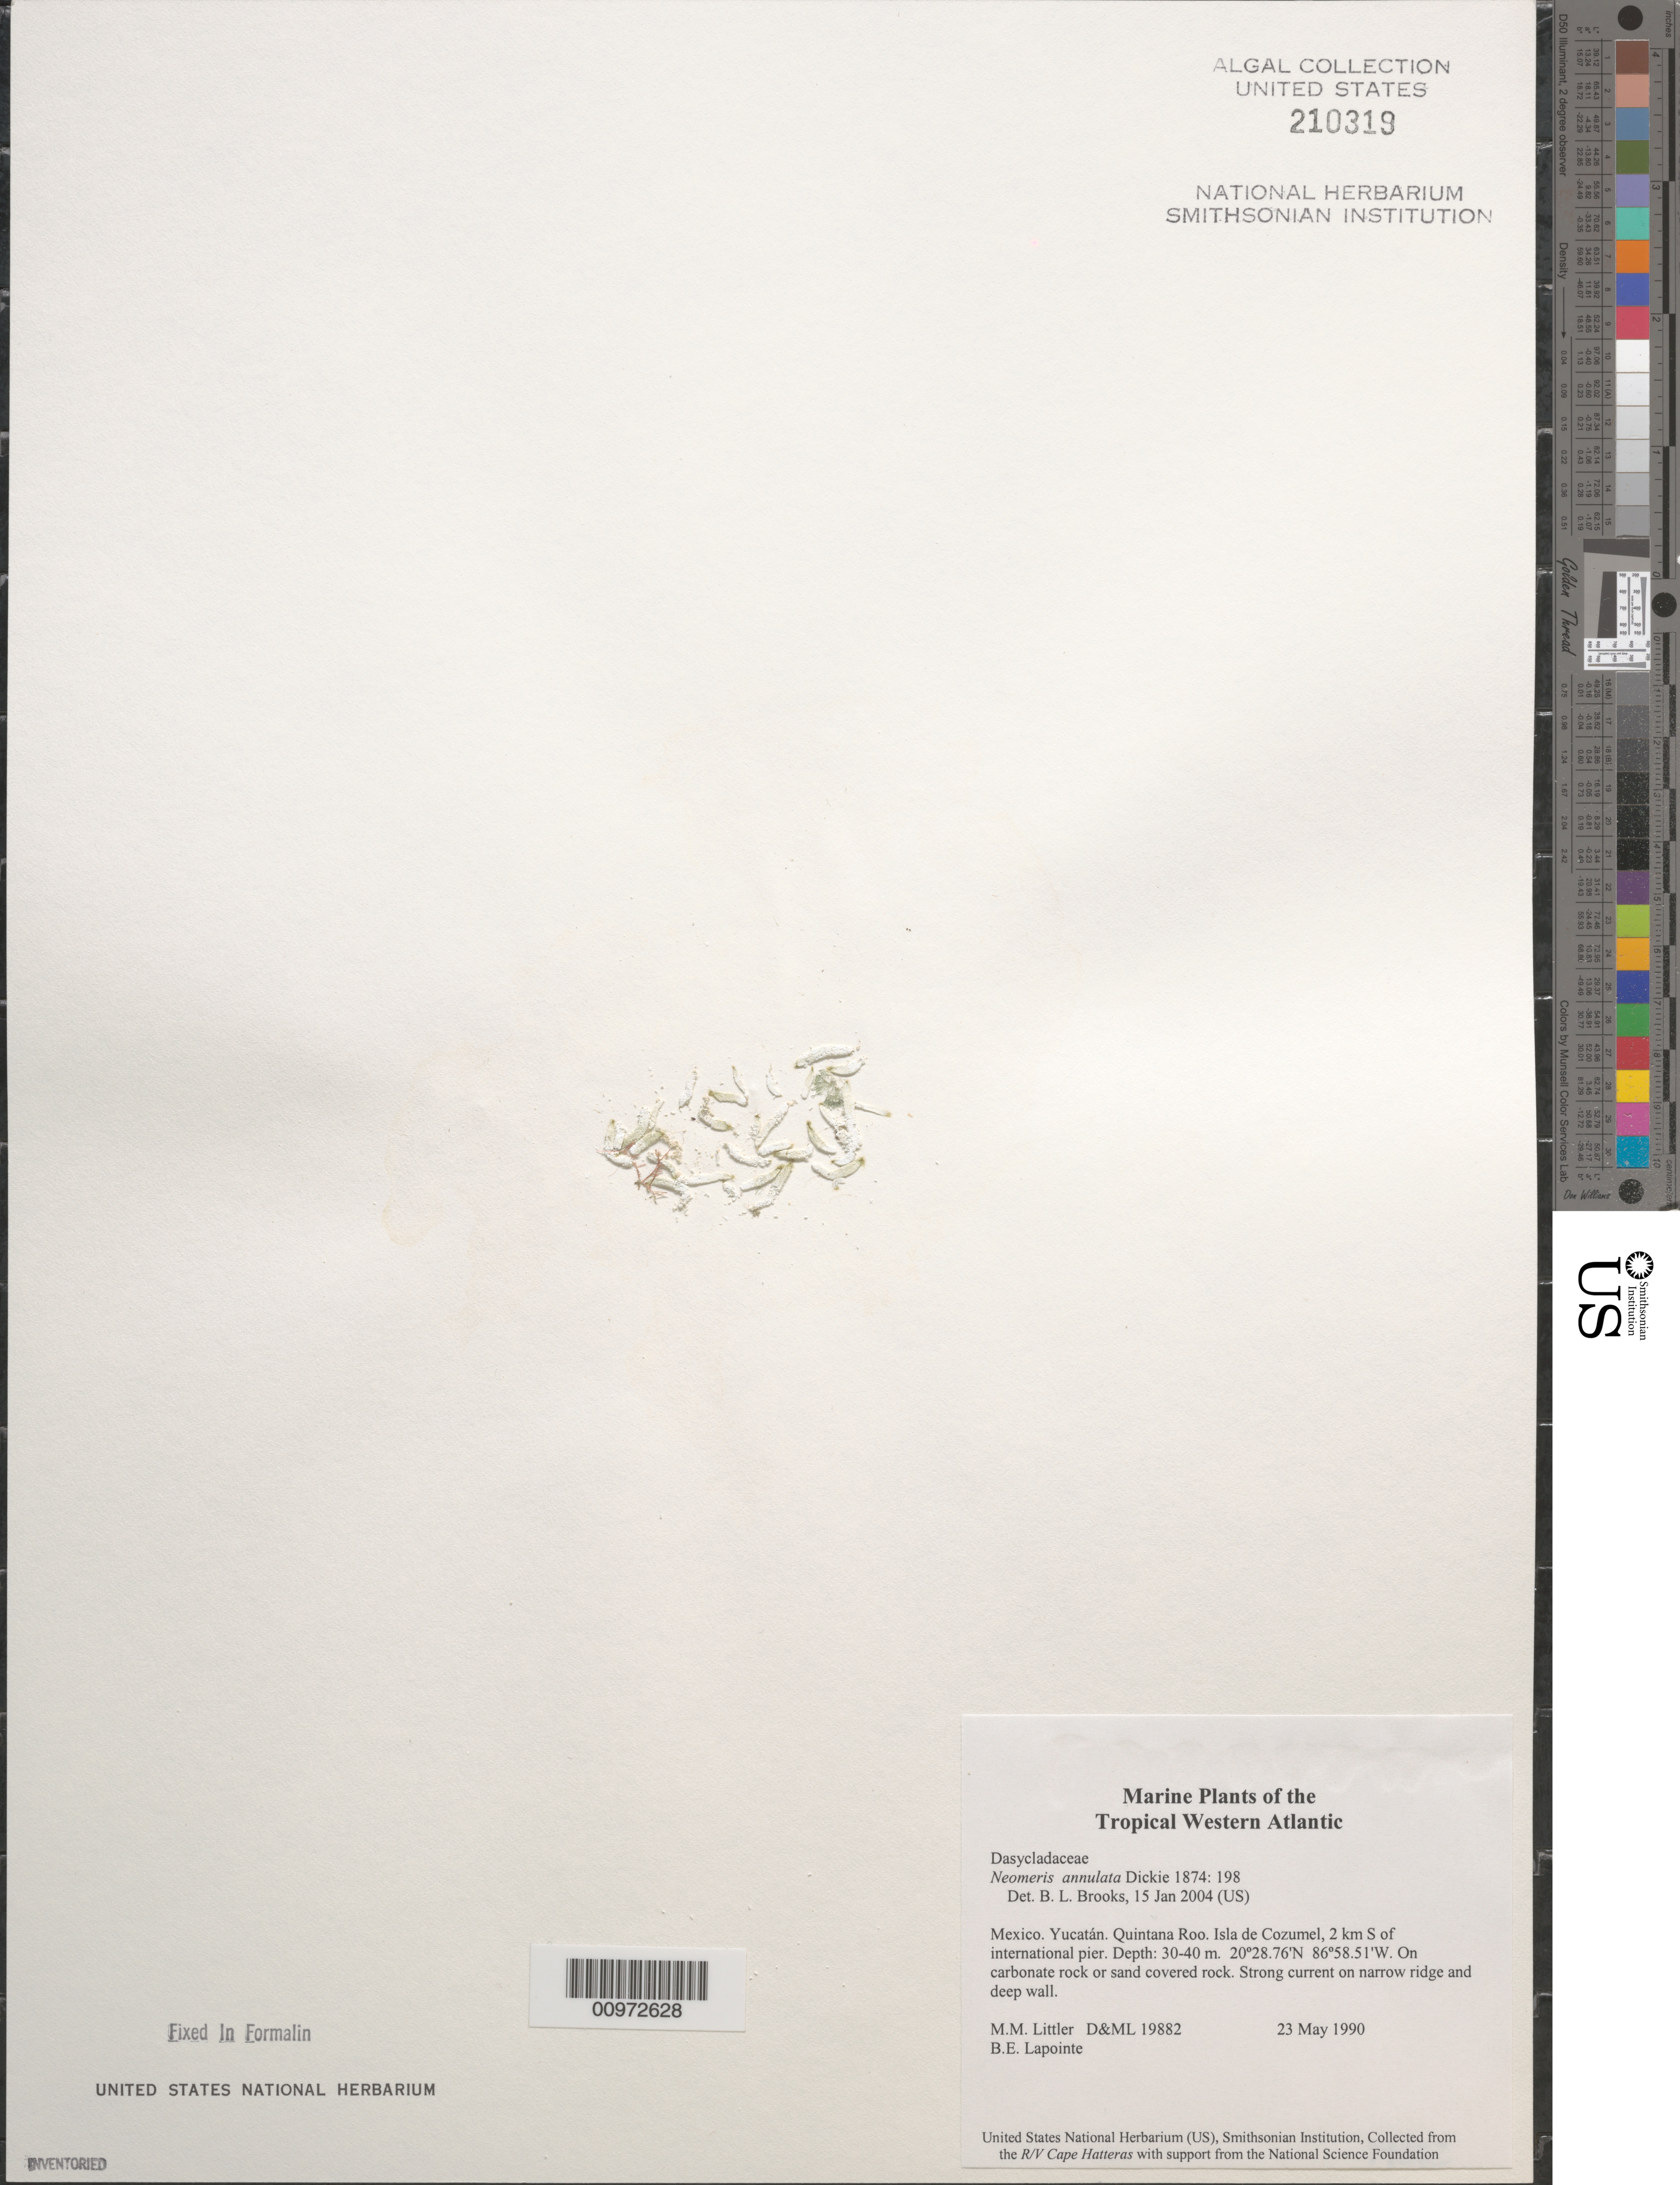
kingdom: Plantae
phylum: Chlorophyta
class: Ulvophyceae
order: Dasycladales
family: Dasycladaceae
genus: Neomeris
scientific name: Neomeris annulata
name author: Dickie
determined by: Brooks, B. L., (BOT), Smithsonian Institution - National Museum of Natural History (UNITED STATES)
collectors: M. M. Littler & B. Lapointe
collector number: D&ML 19882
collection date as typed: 23 May 1990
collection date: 1990-05-23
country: Mexico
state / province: Quintana Roo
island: Isla Cozumel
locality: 2 km south of international pier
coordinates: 20 28.76'N, 86 58.51'W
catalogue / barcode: US 210319